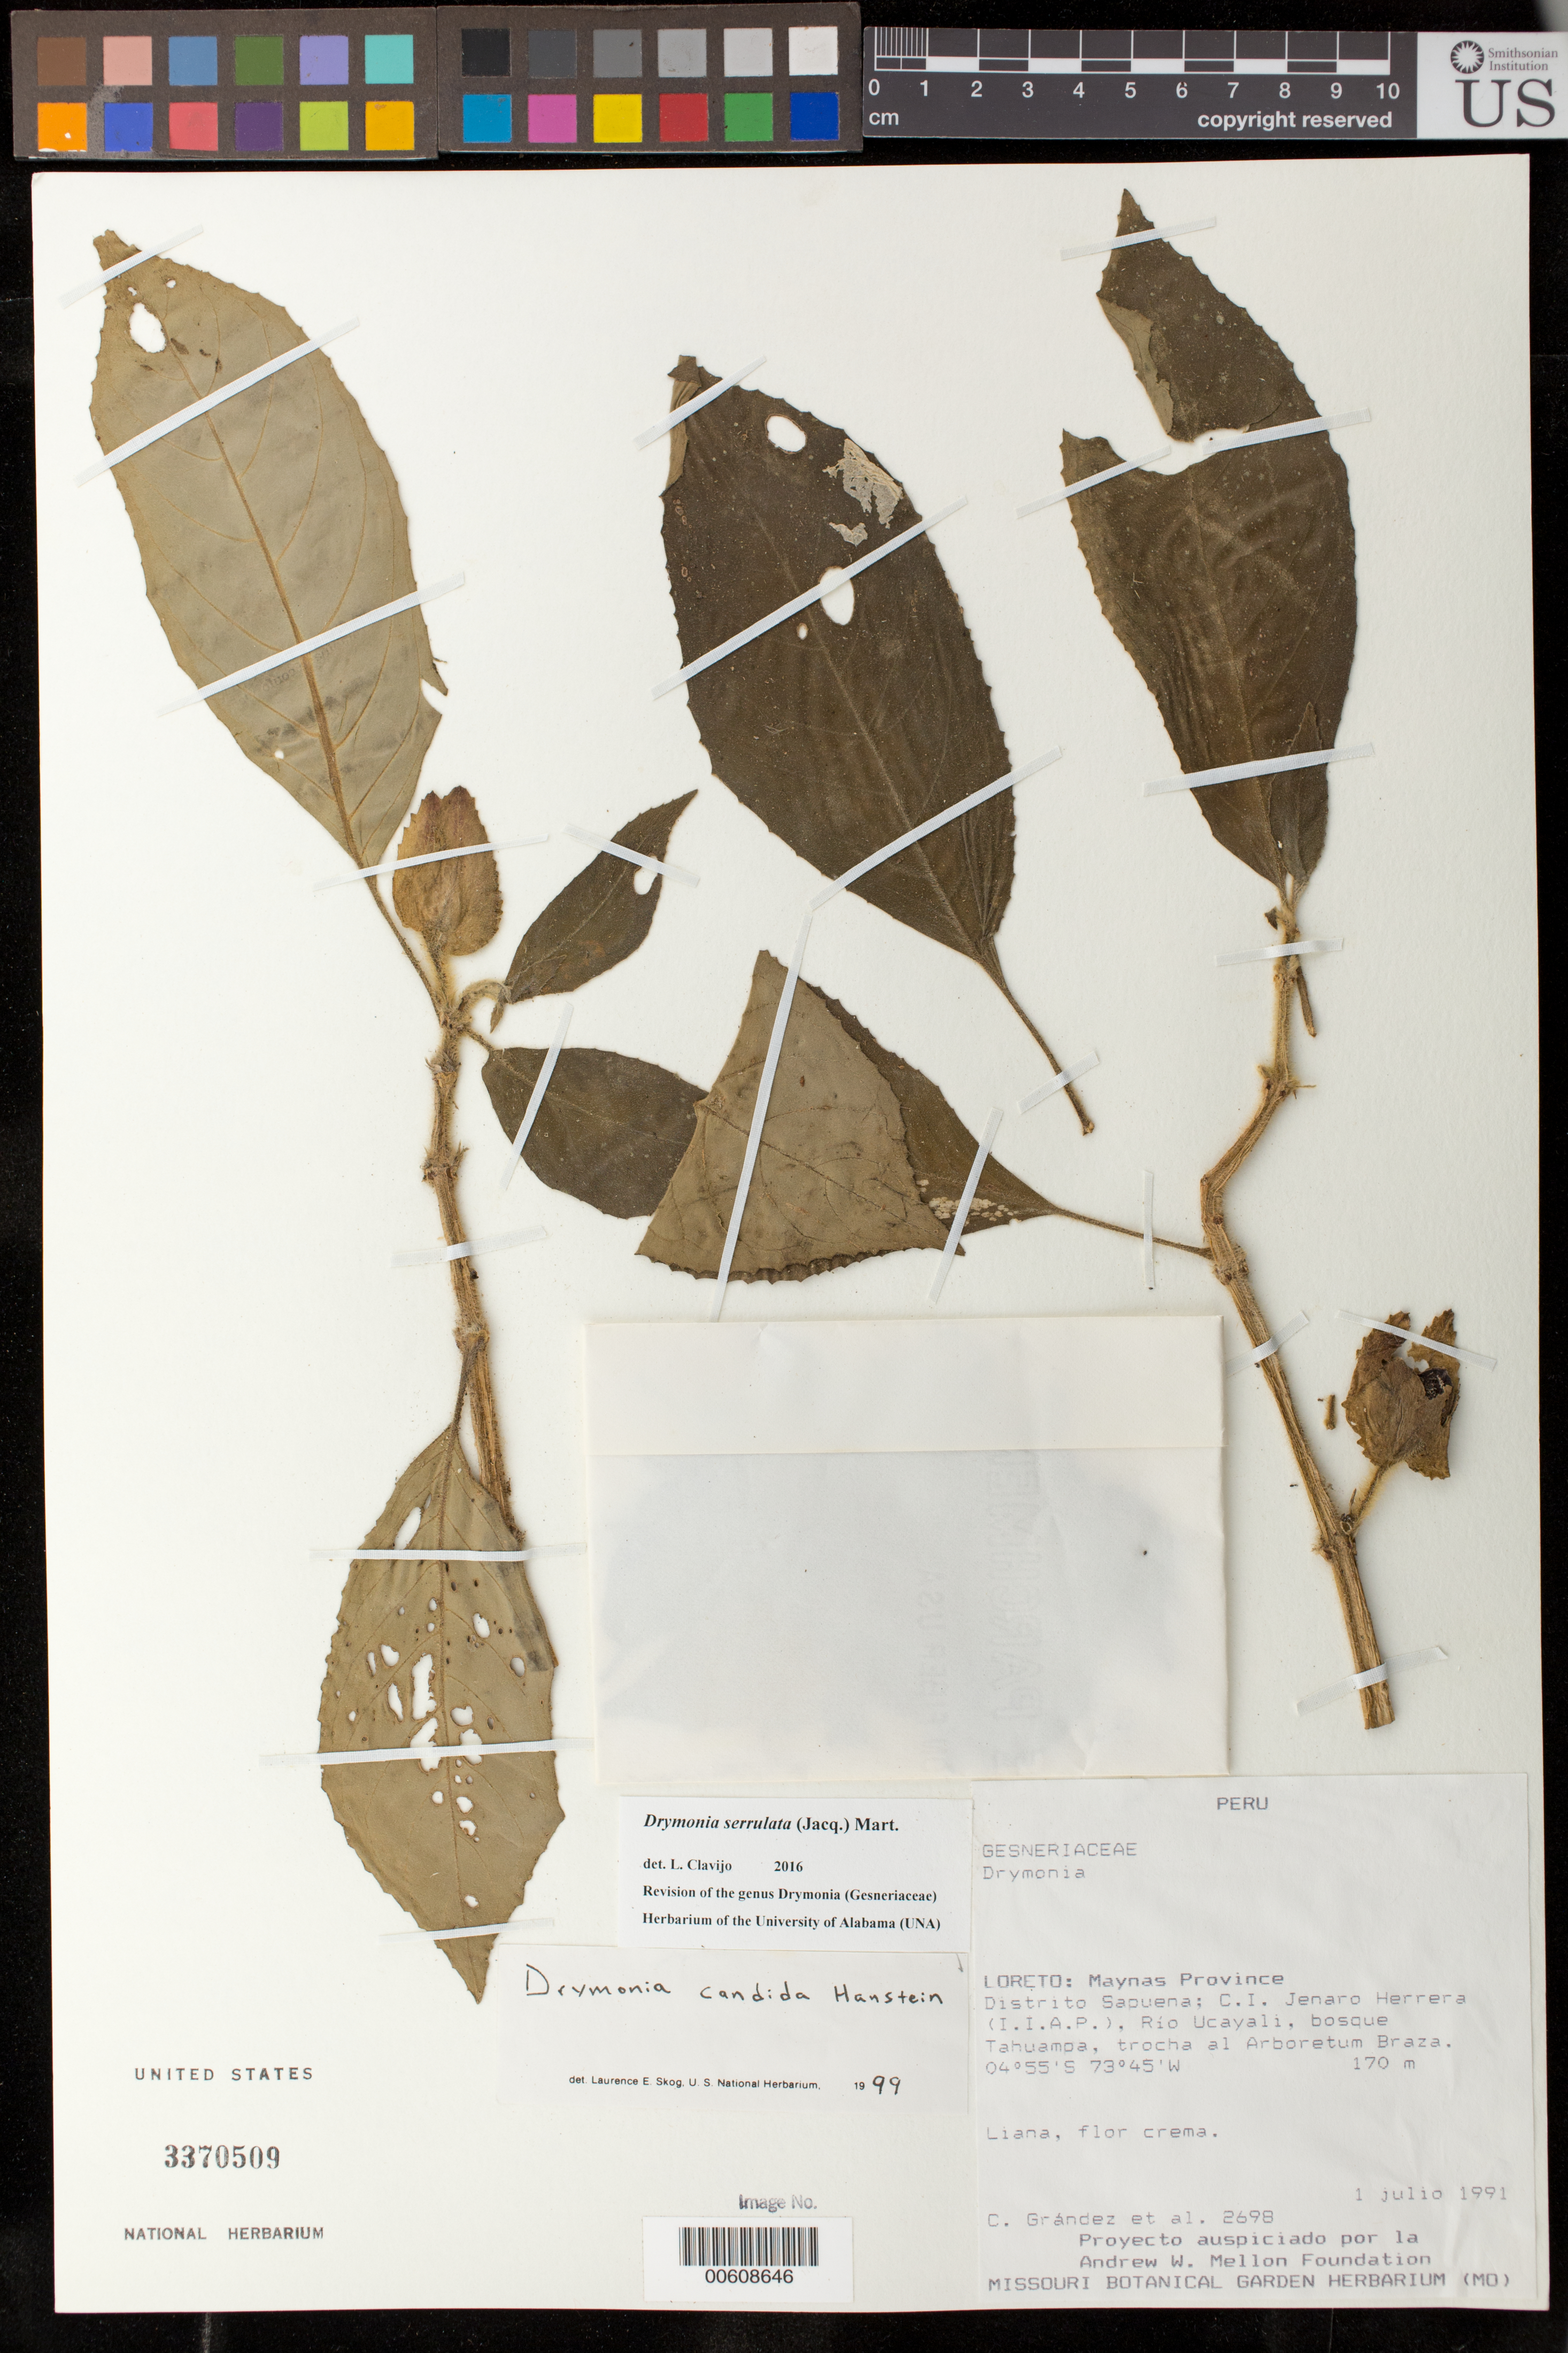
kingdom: Plantae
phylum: Tracheophyta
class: Magnoliopsida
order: Lamiales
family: Gesneriaceae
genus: Drymonia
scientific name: Drymonia serrulata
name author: (Jacq.) Mart.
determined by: Clavijo, L.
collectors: C. Grández & et al.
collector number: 2698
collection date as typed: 01 Jul 1991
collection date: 1991-07-01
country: Peru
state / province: Loreto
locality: Prov. Maynas, Dtto. Sapuena; C.I. Jenaro Herrera (I.I.A.P.), Río Ucayali, bosque Tahuampa, trocha al Arboretum Braza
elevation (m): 170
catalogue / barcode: US 3370509